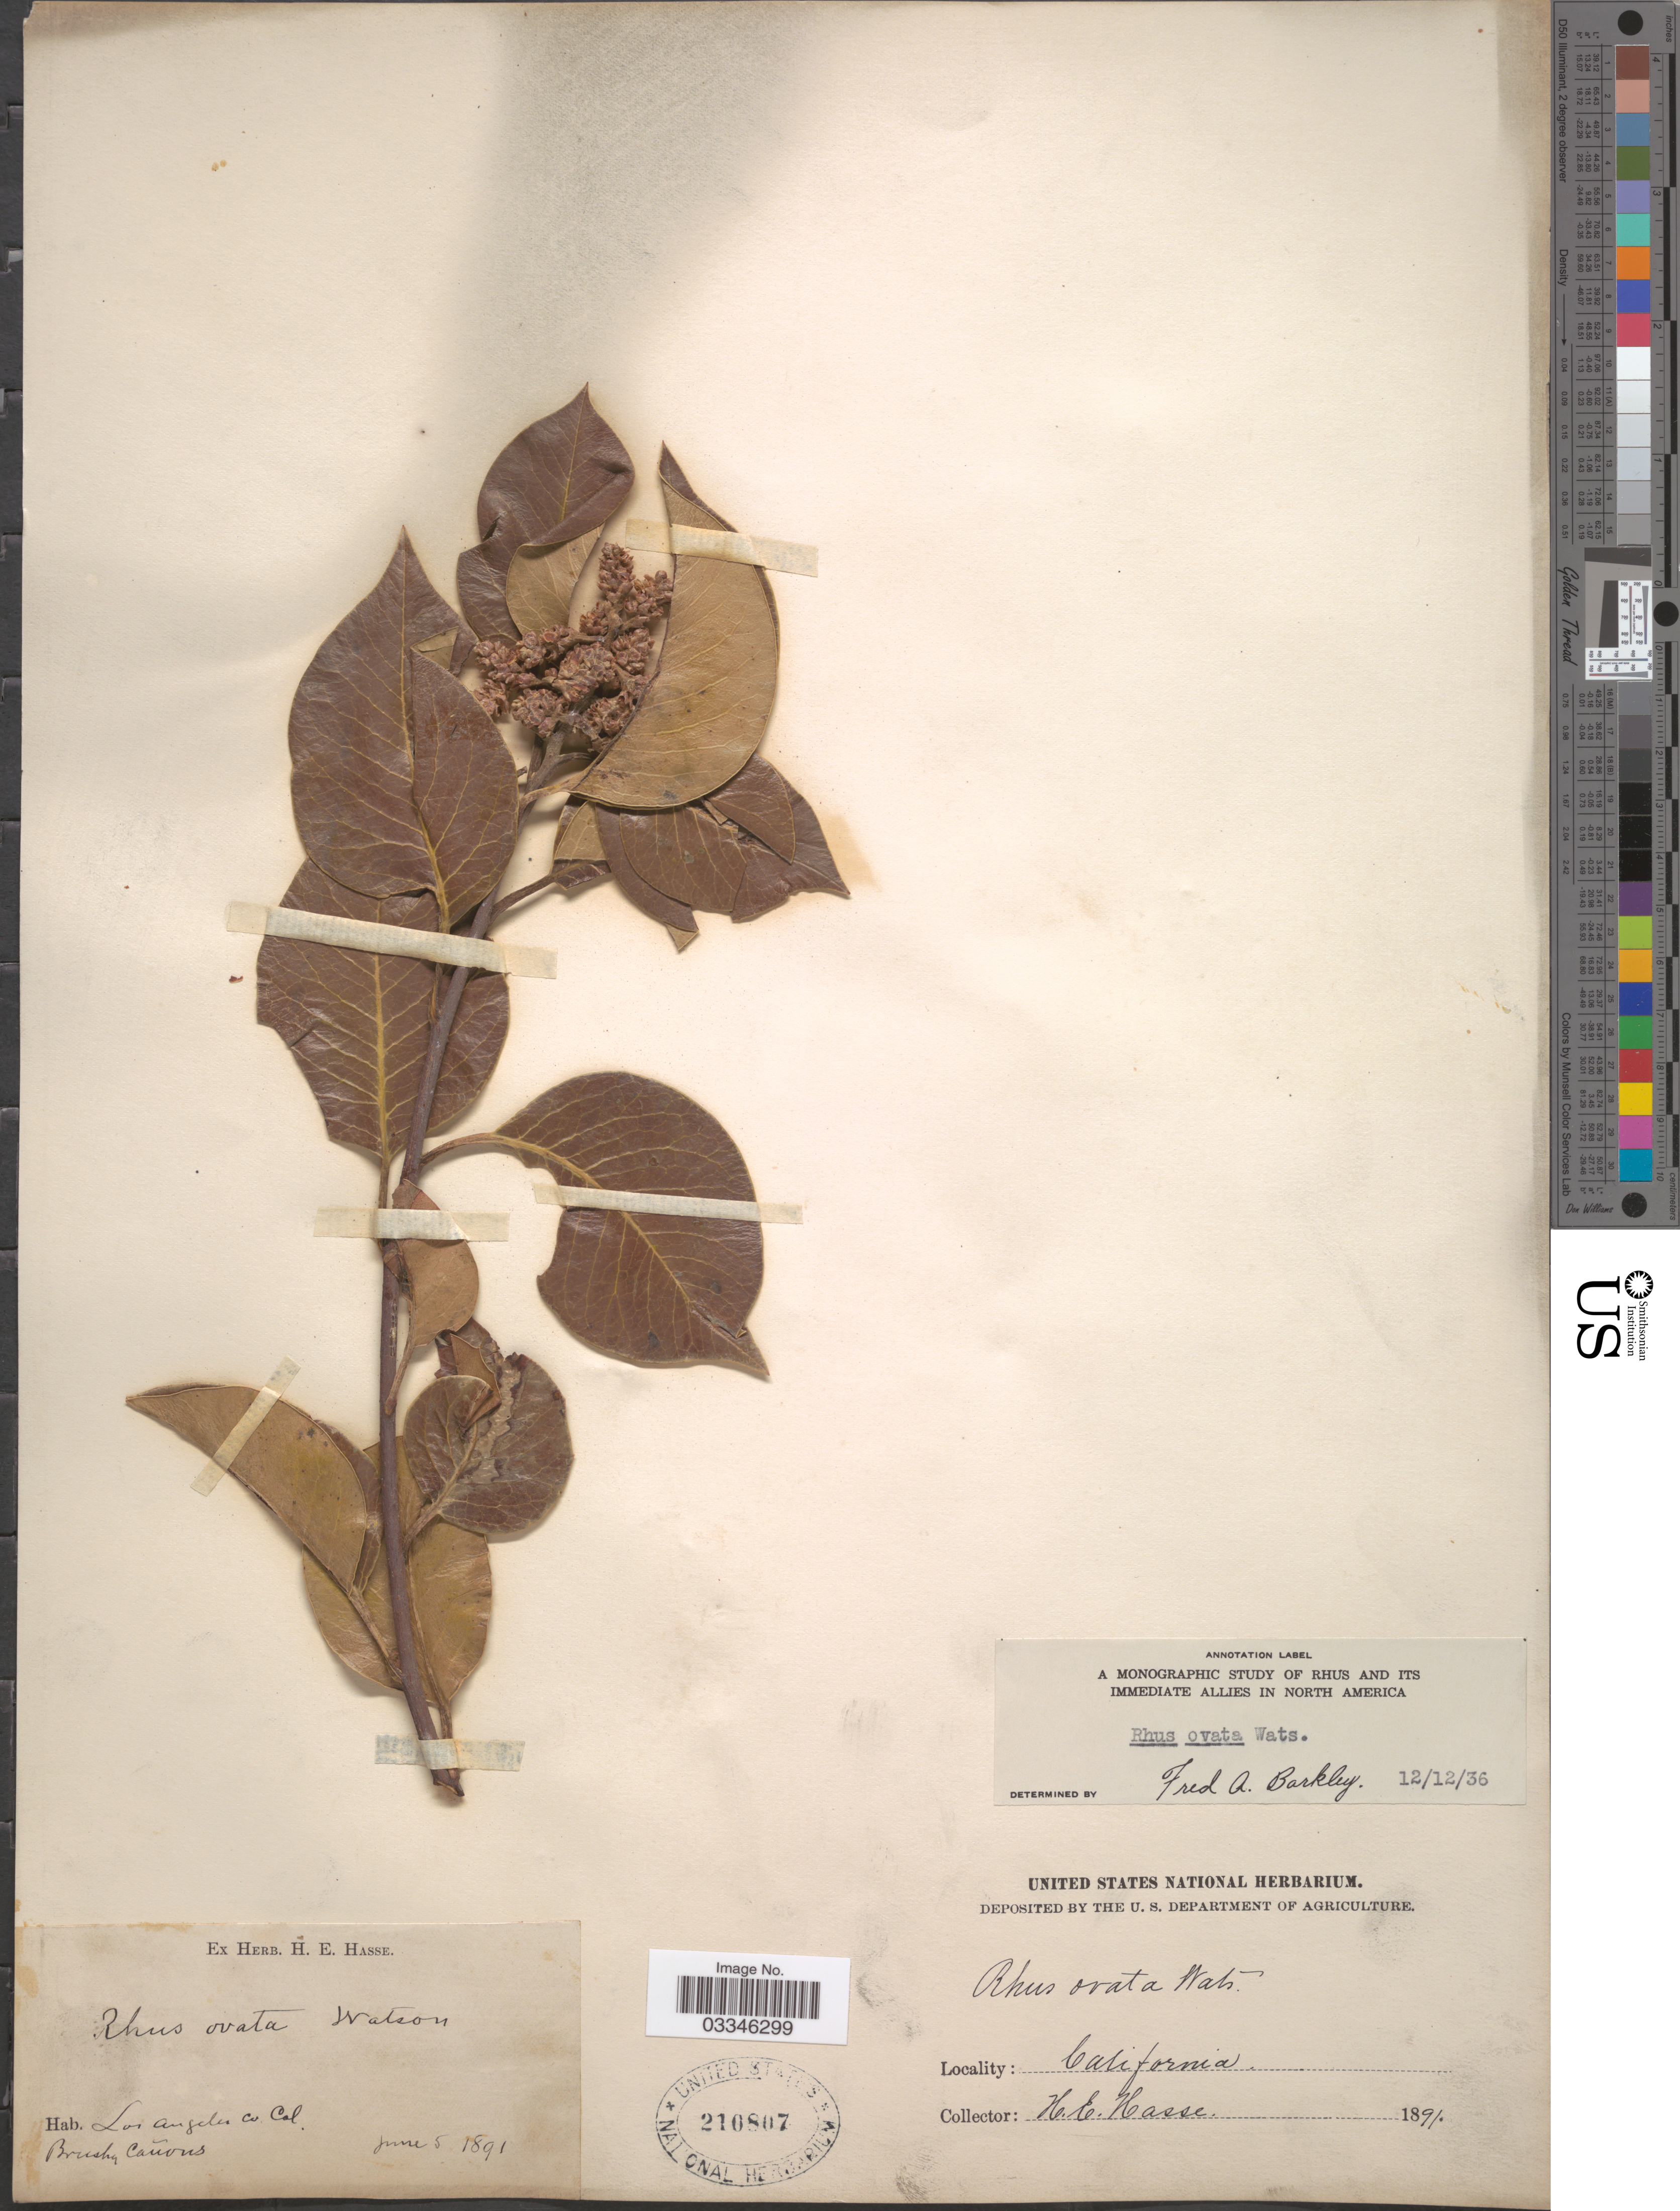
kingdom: Plantae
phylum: Tracheophyta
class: Magnoliopsida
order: Sapindales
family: Anacardiaceae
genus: Rhus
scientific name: Rhus ovata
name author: S. Watson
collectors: H. E. Hasse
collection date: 1891-06-05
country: United States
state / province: California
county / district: Los Angeles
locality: Los Angeles Co.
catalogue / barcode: US 210807